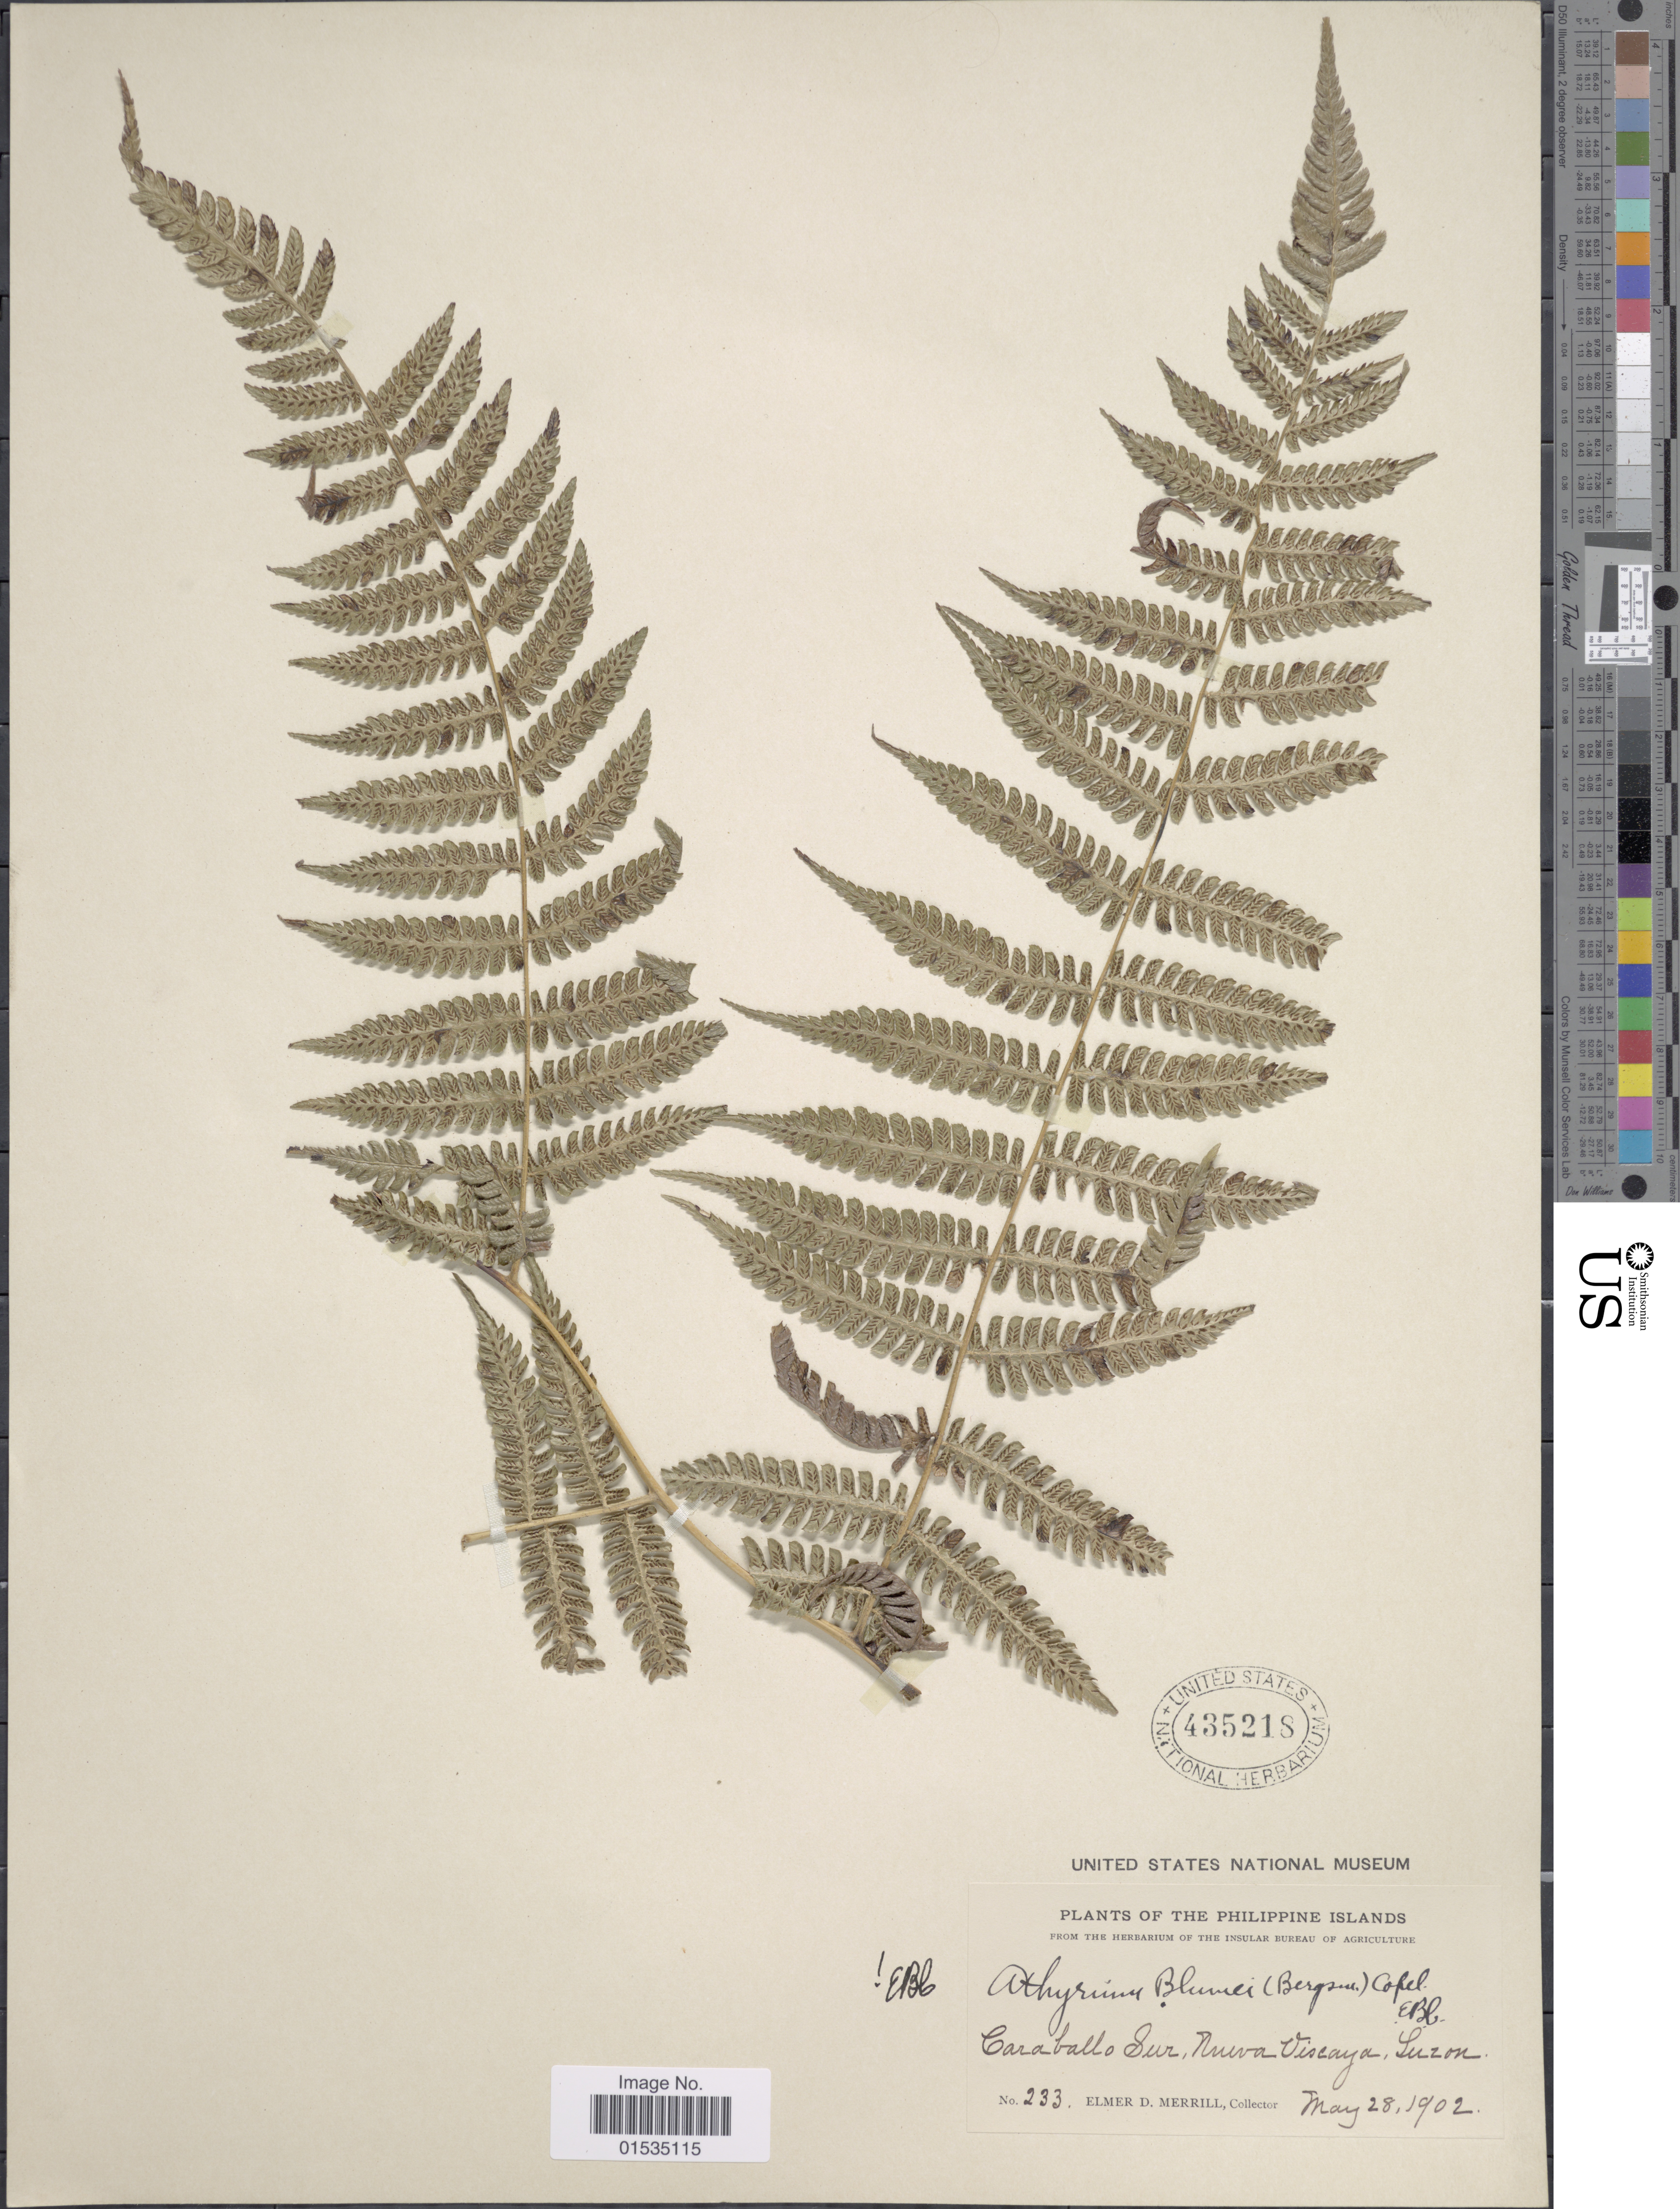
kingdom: Plantae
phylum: Tracheophyta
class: Polypodiopsida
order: Polypodiales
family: Athyriaceae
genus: Diplazium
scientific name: Diplazium polypodioides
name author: Blume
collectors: E. D. Merrill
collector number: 233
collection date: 1902-05-28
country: Philippines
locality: Caraballo Sur, Nueva Viscaya, Luzon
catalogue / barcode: US 435218